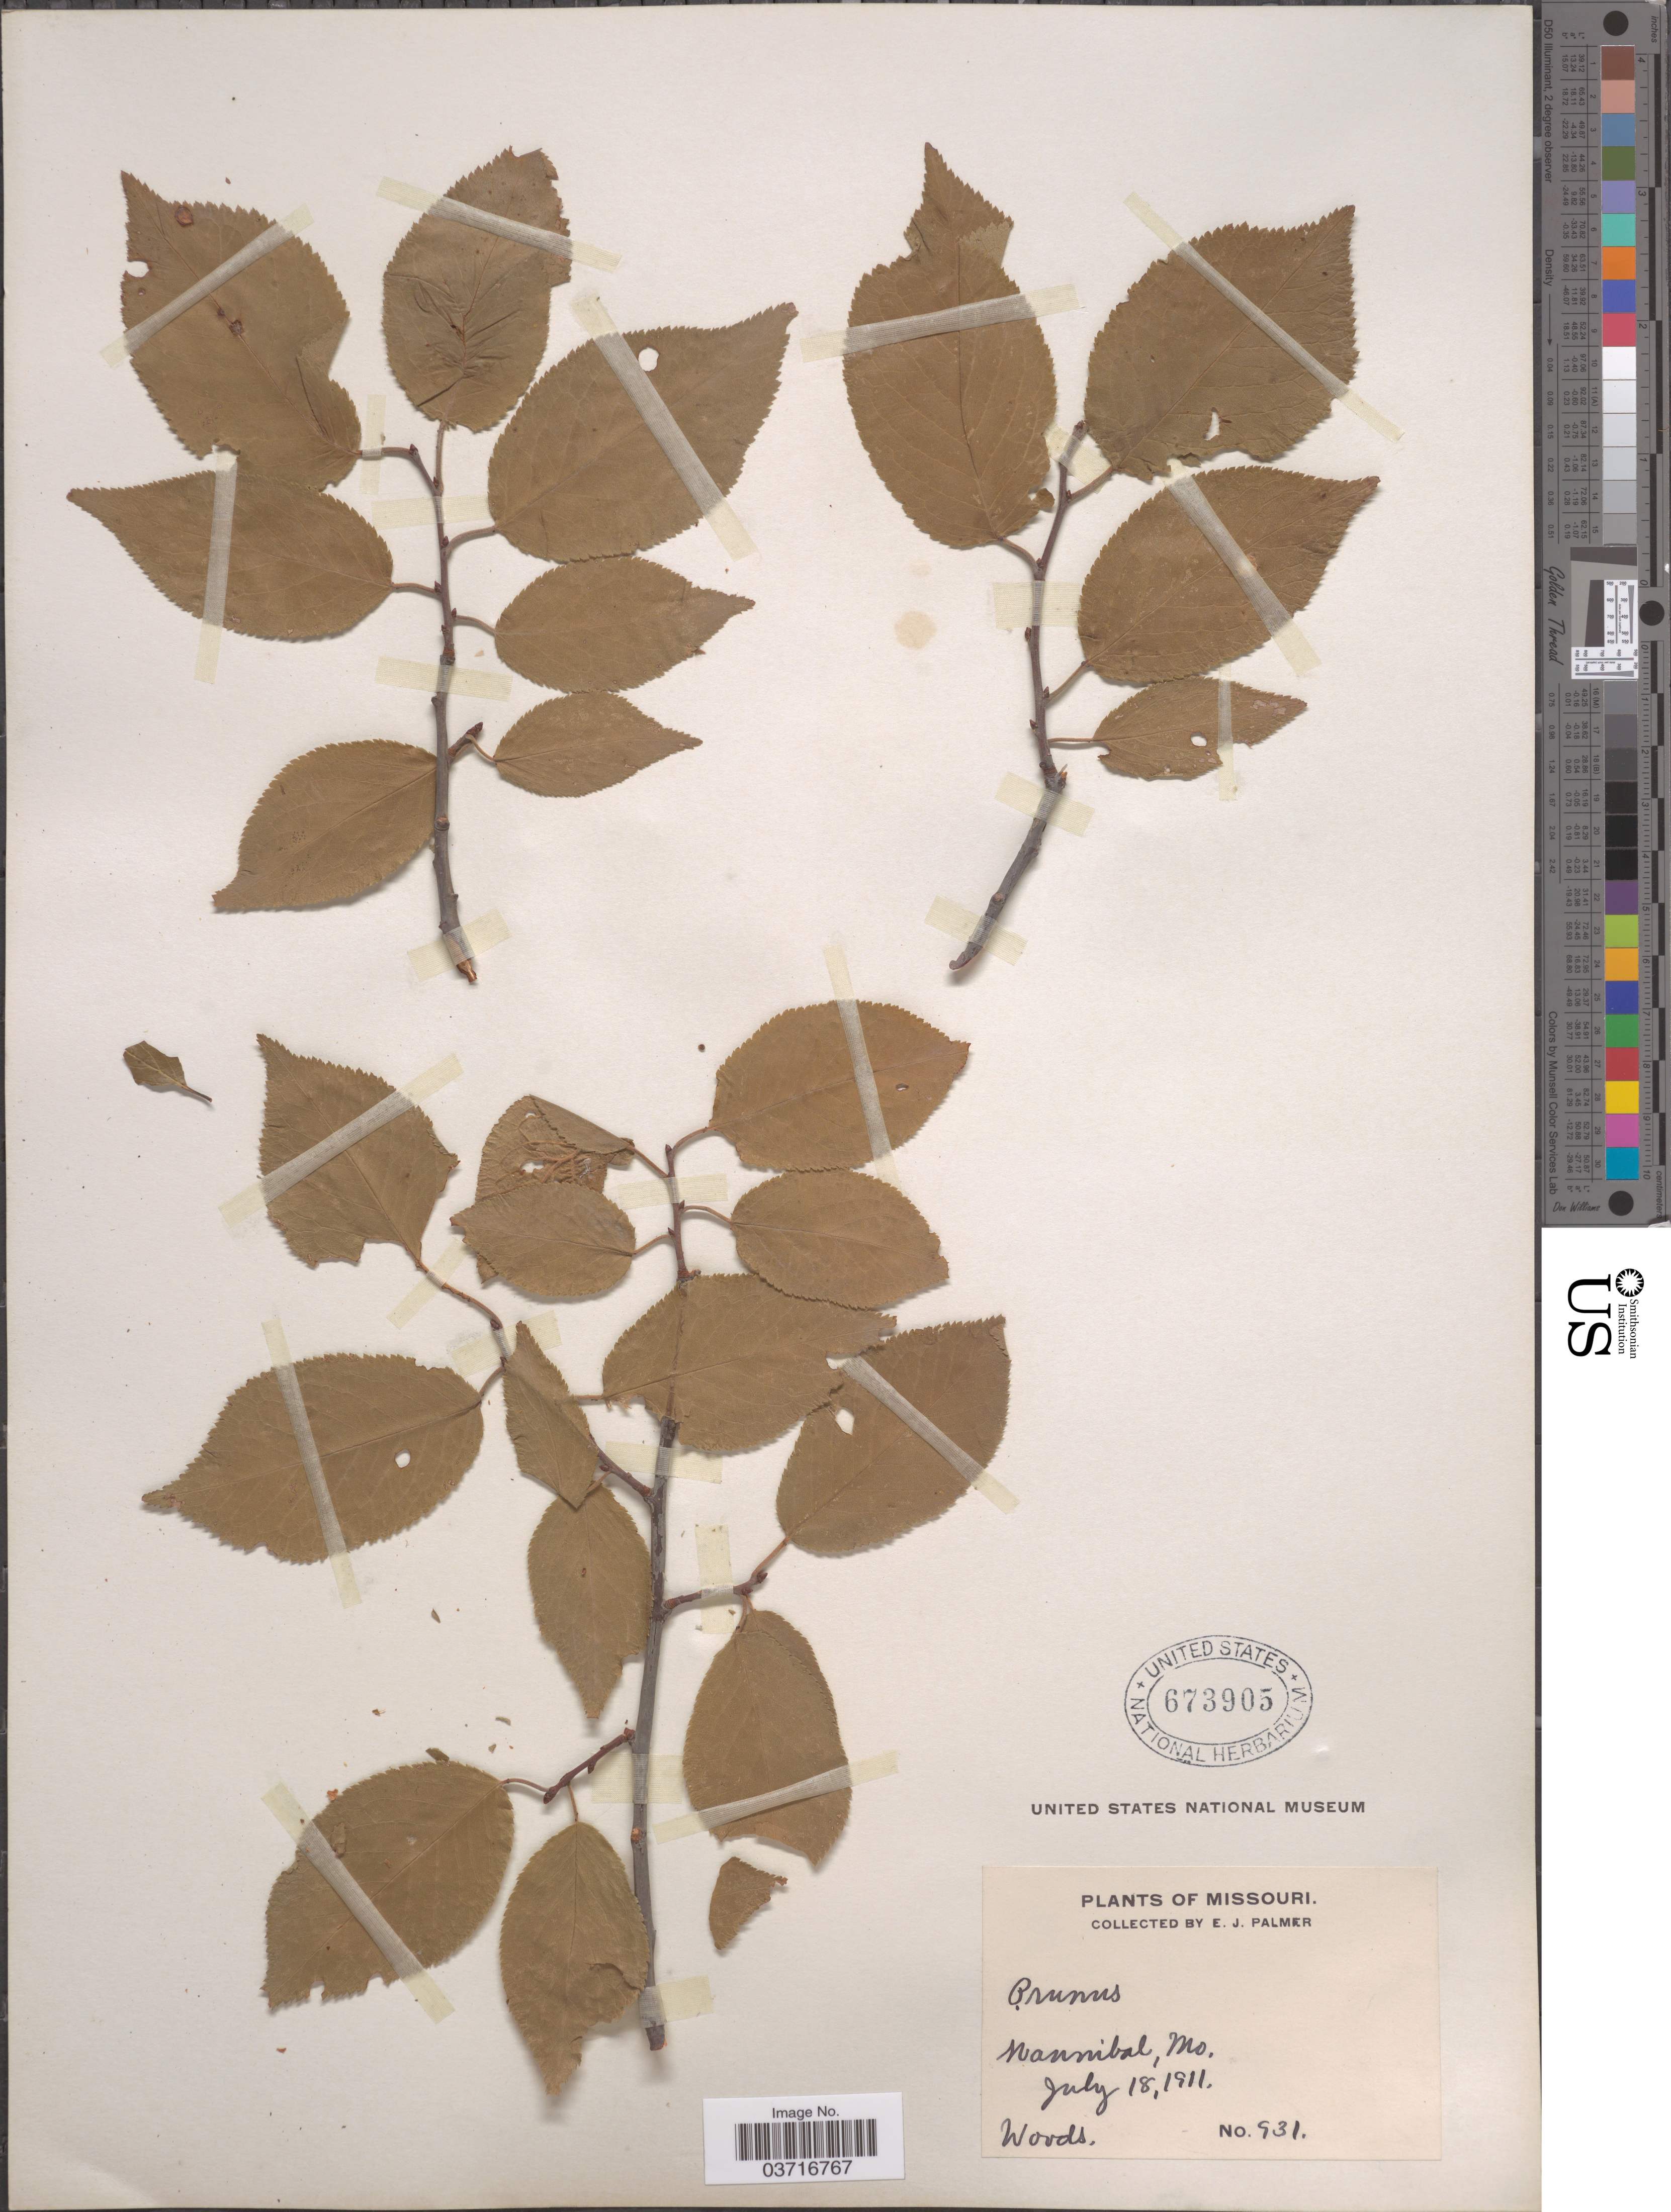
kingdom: Plantae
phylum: Tracheophyta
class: Magnoliopsida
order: Rosales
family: Rosaceae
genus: Prunus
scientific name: Prunus sp.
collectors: E. J. Palmer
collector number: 931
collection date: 1911-07-18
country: United States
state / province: Missouri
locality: Hannibal.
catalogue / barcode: US 673905